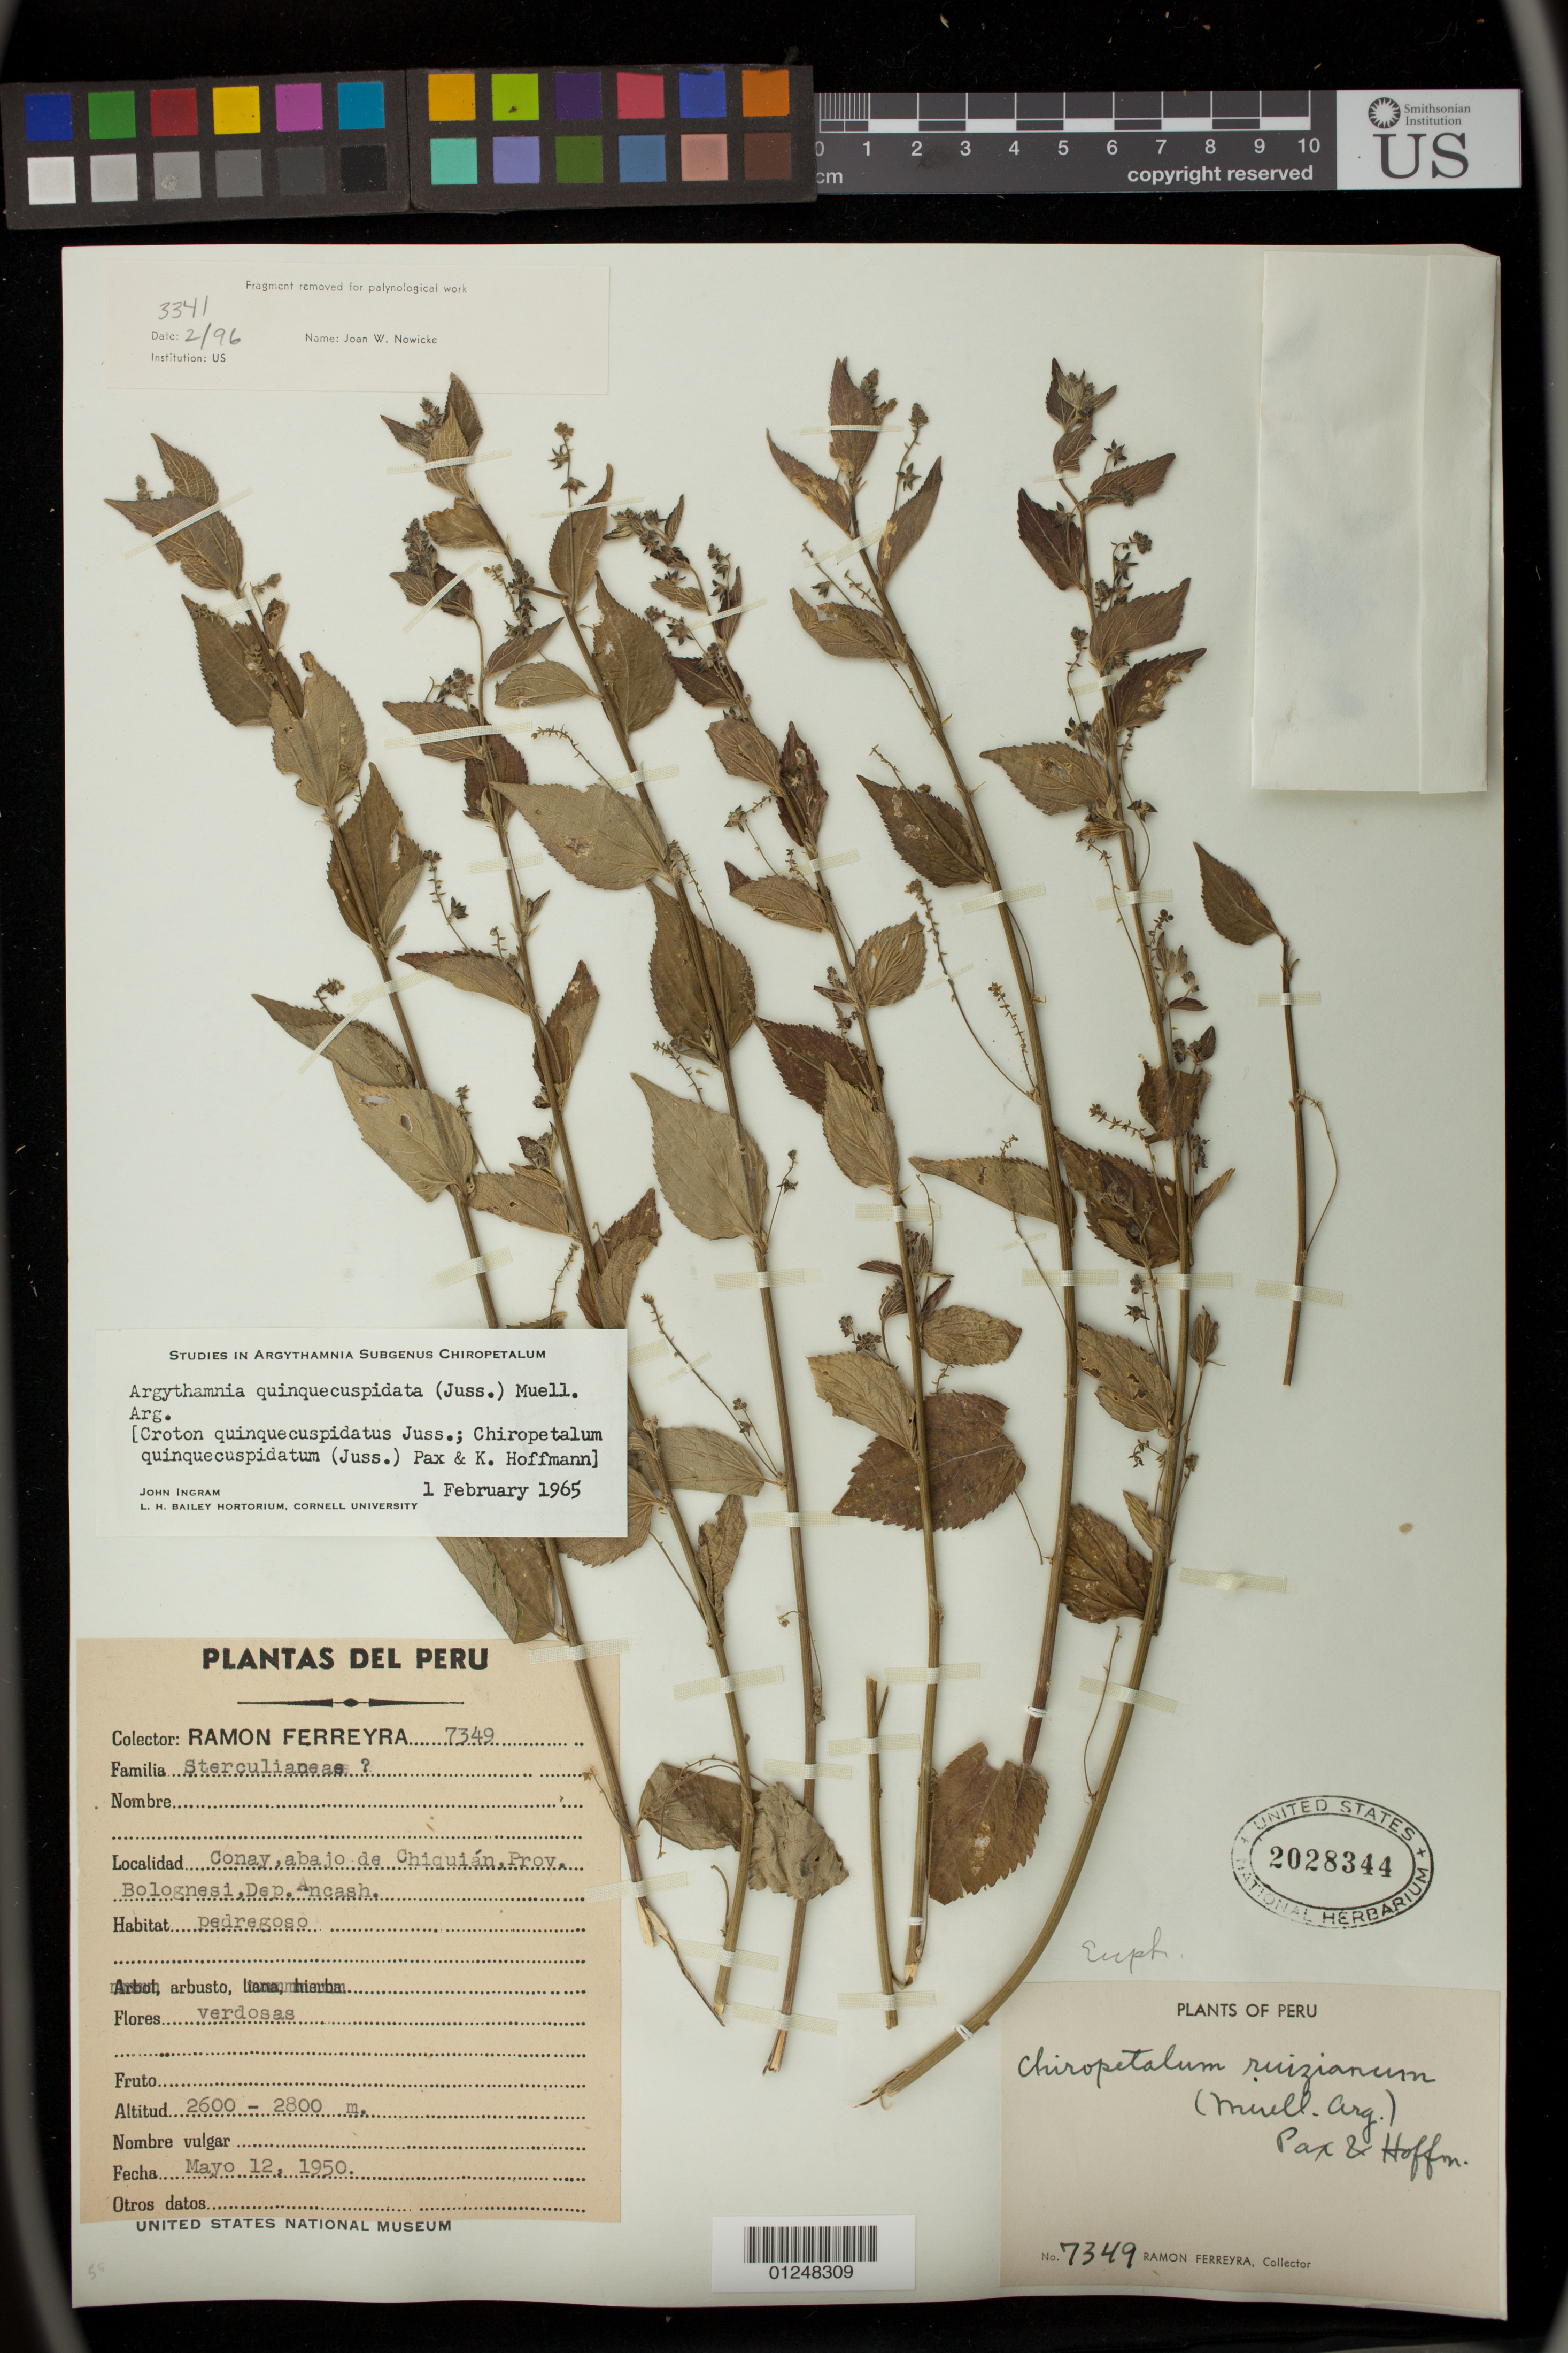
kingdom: Plantae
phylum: Tracheophyta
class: Magnoliopsida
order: Malpighiales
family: Euphorbiaceae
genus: Argythamnia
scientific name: Argythamnia quinquecuspidata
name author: (A. Juss.) Müll. Arg.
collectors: R. A. Ferreyra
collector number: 7349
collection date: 1950-05-12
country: Peru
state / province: Ancash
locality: Conay, abajo de Chiquian, Prov. Bolognesi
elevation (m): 2600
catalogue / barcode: US 2028344